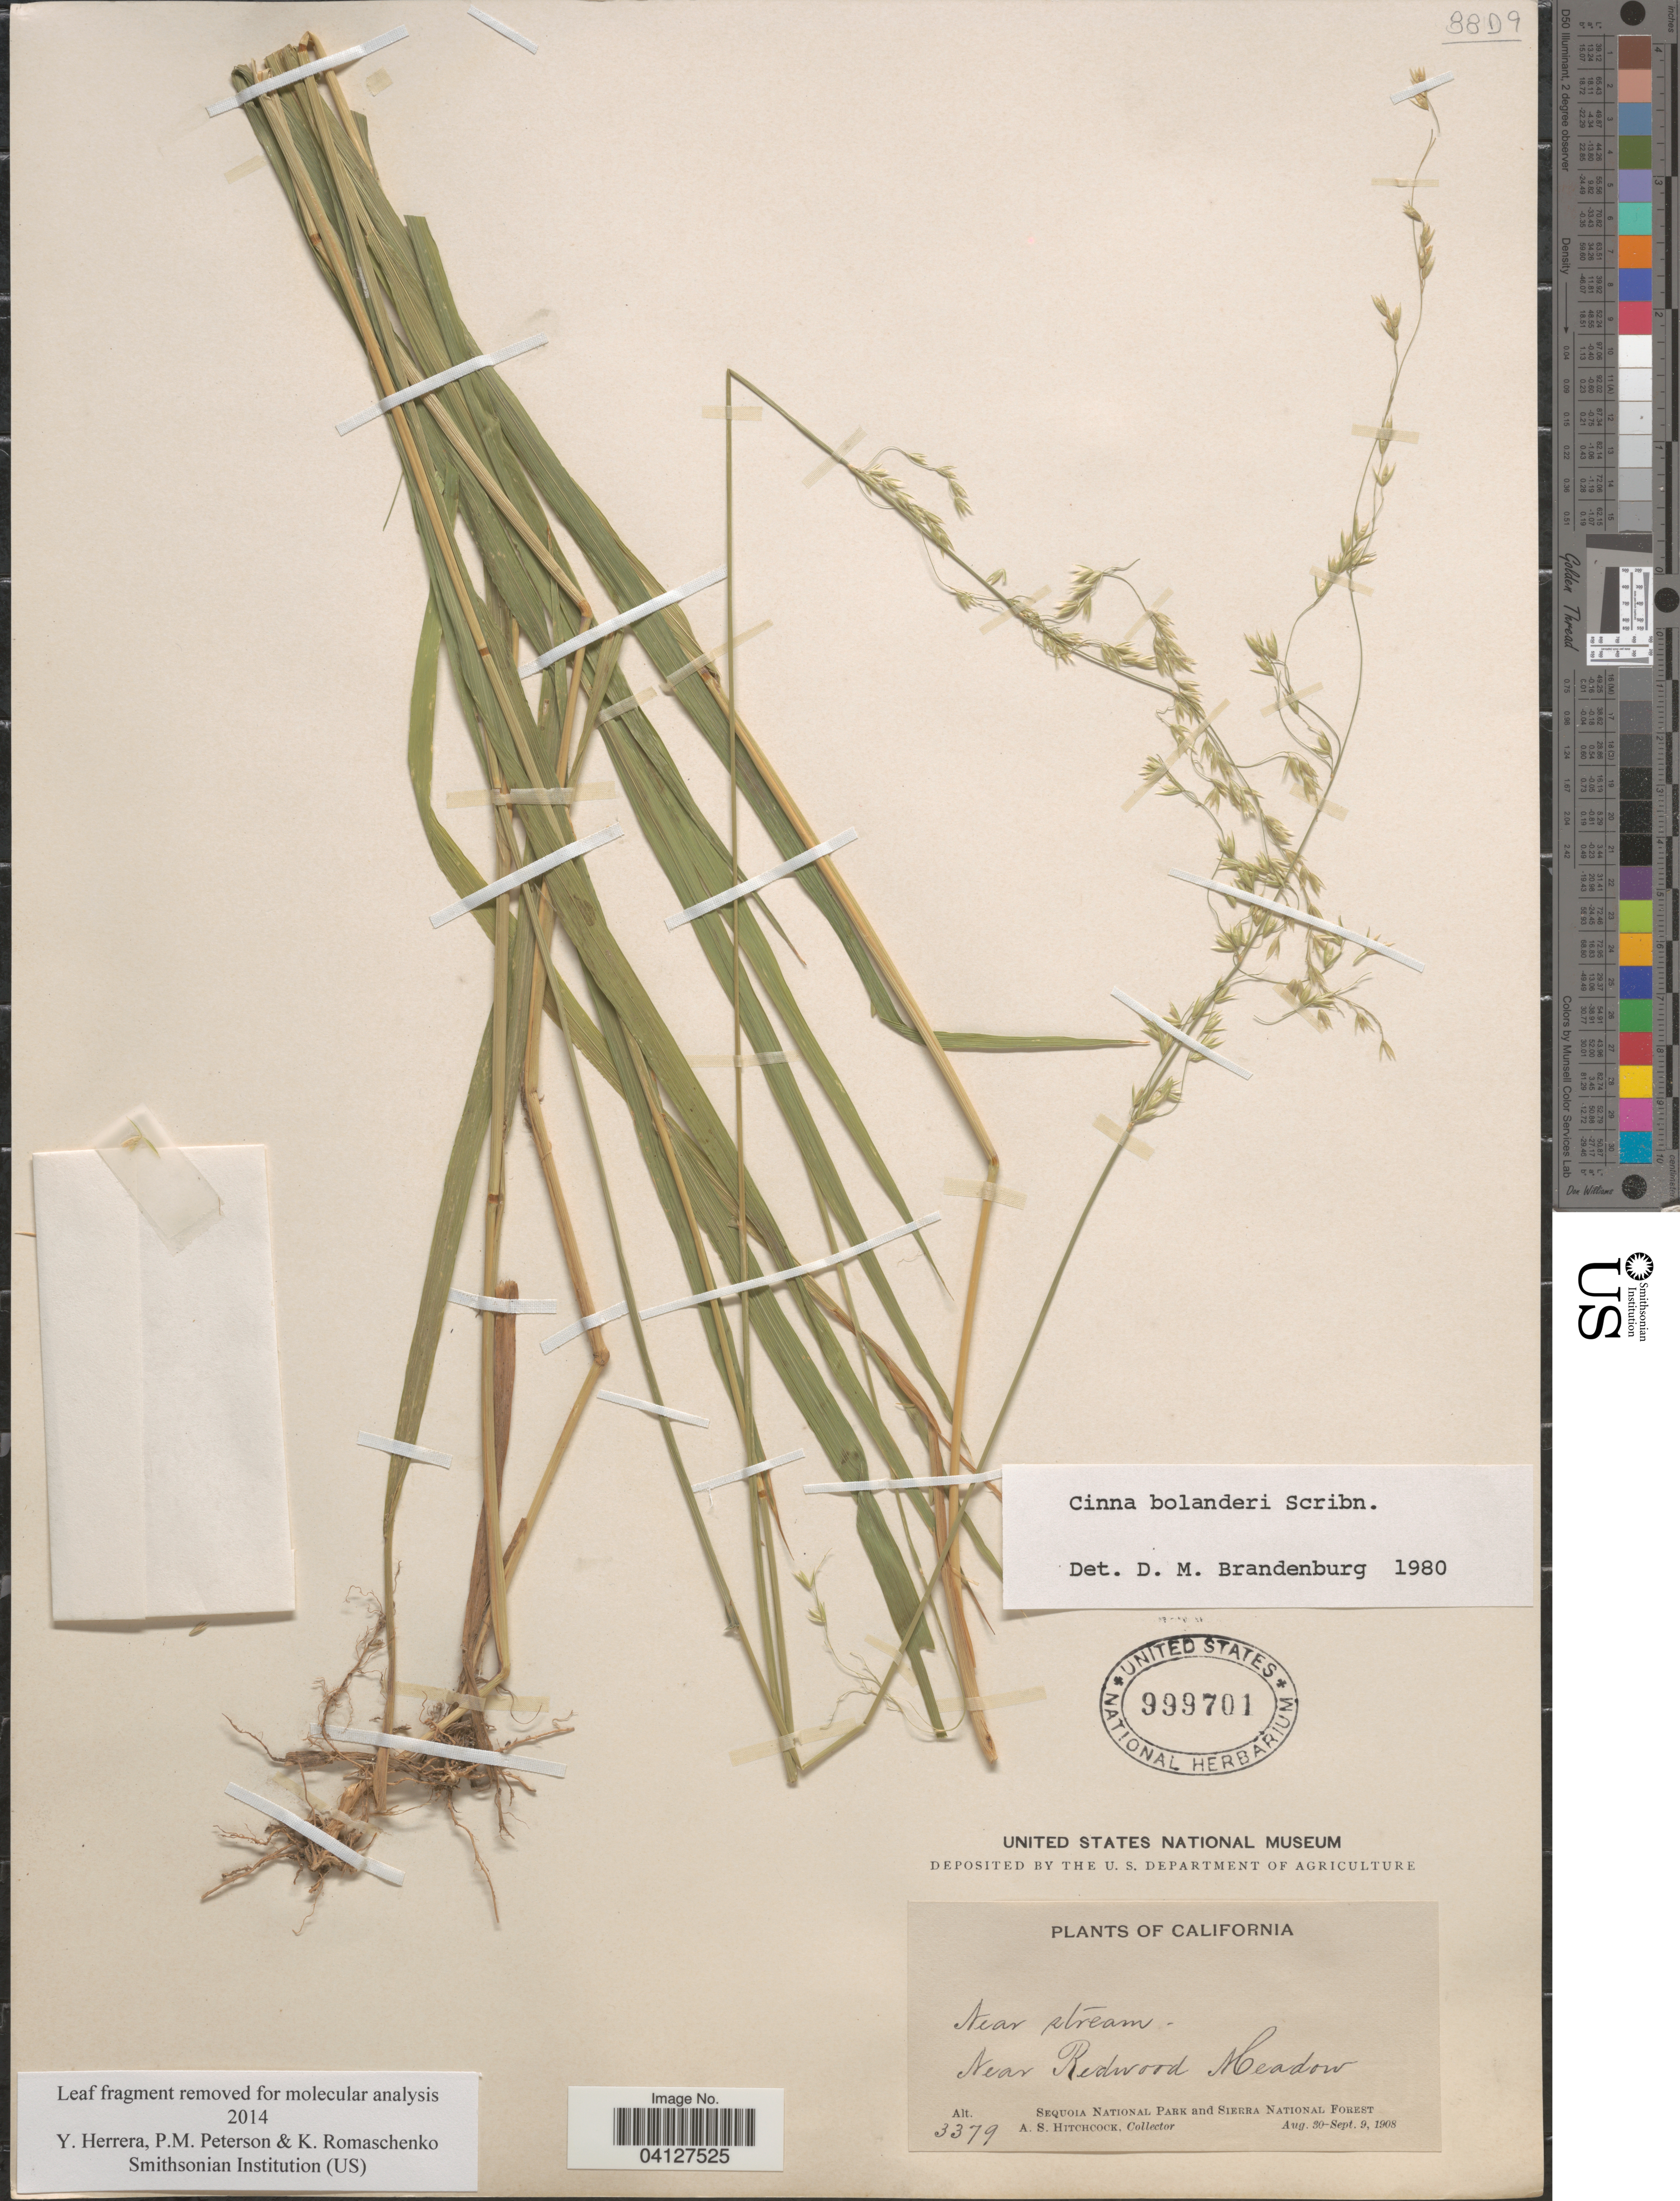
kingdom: Plantae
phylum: Tracheophyta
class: Liliopsida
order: Poales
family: Poaceae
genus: Cinna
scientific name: Cinna bolanderi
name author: Scribn.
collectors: A. S. Hitchcock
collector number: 3379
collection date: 1908-08-30/1908-09-09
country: United States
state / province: California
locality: Along stream - Near Redwood Meadow. Sequoia National Park and Sierra National Forest.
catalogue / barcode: US 999701